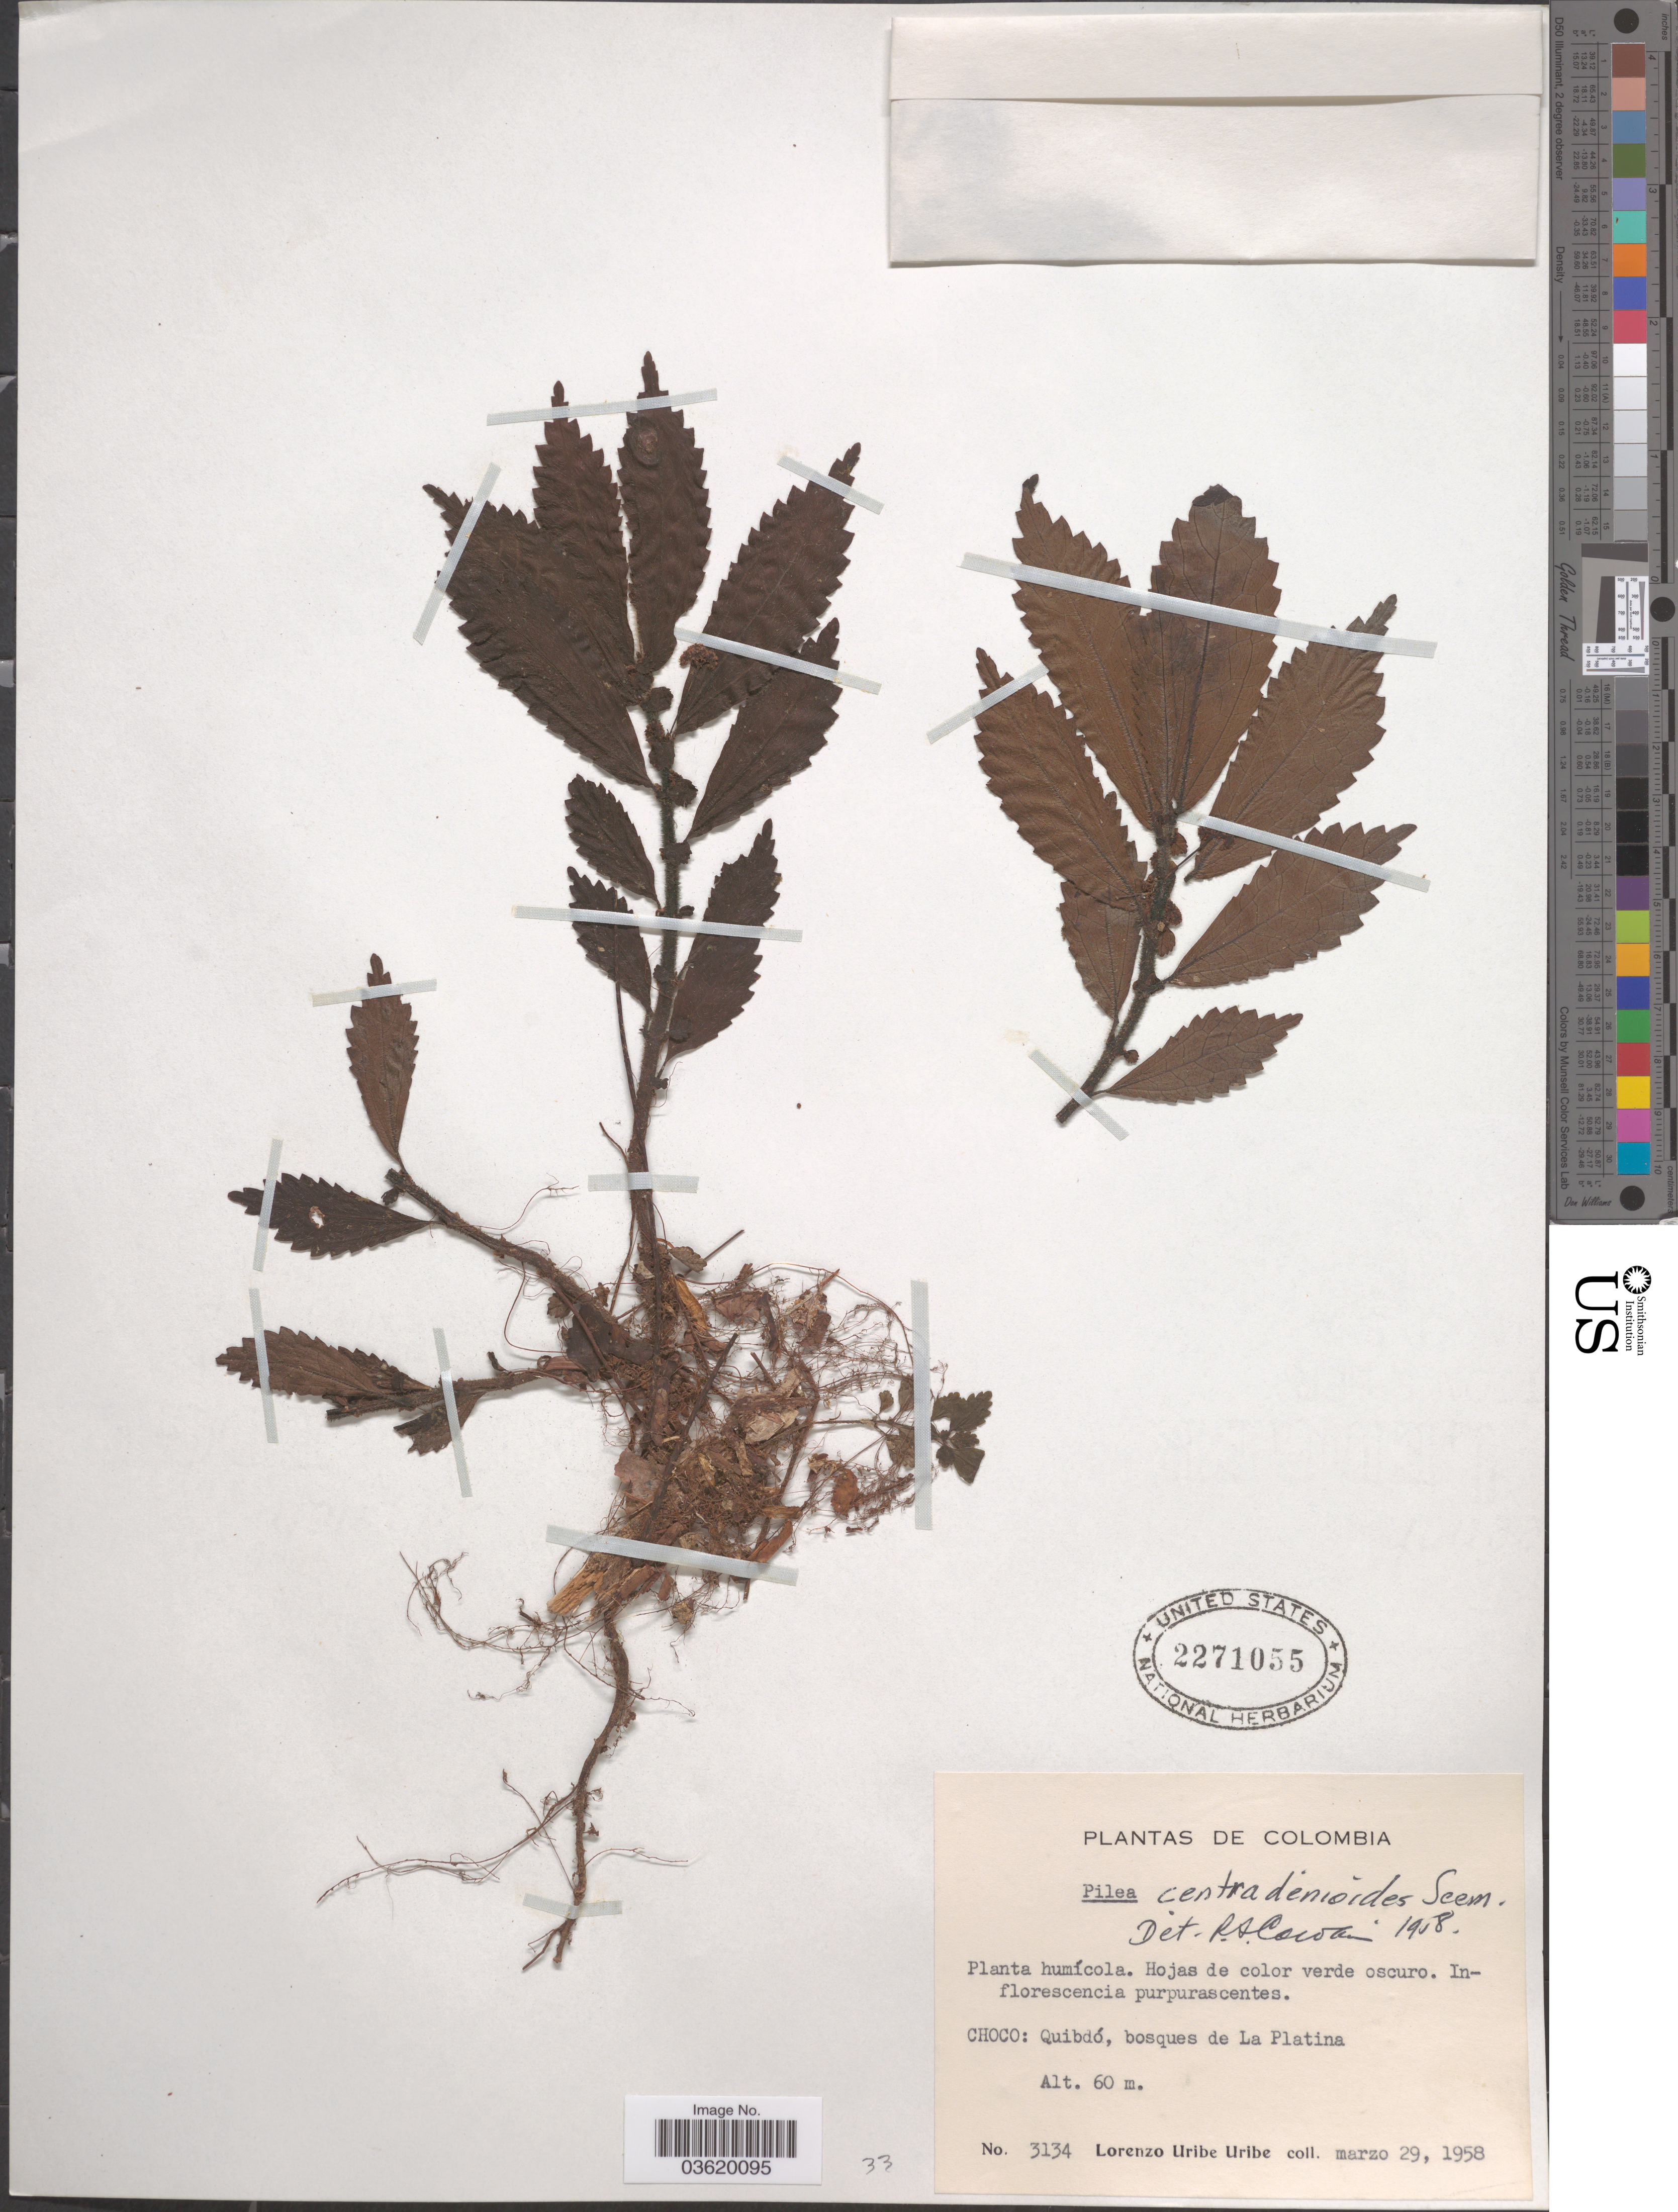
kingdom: Plantae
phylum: Tracheophyta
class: Magnoliopsida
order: Rosales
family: Urticaceae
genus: Pilea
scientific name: Pilea centradenioides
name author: Seem.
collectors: L. Uribe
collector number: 3134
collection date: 1958-03-29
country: Colombia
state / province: Chocó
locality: Quibdó, bosques de La Platina.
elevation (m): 60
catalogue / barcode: US 2271055